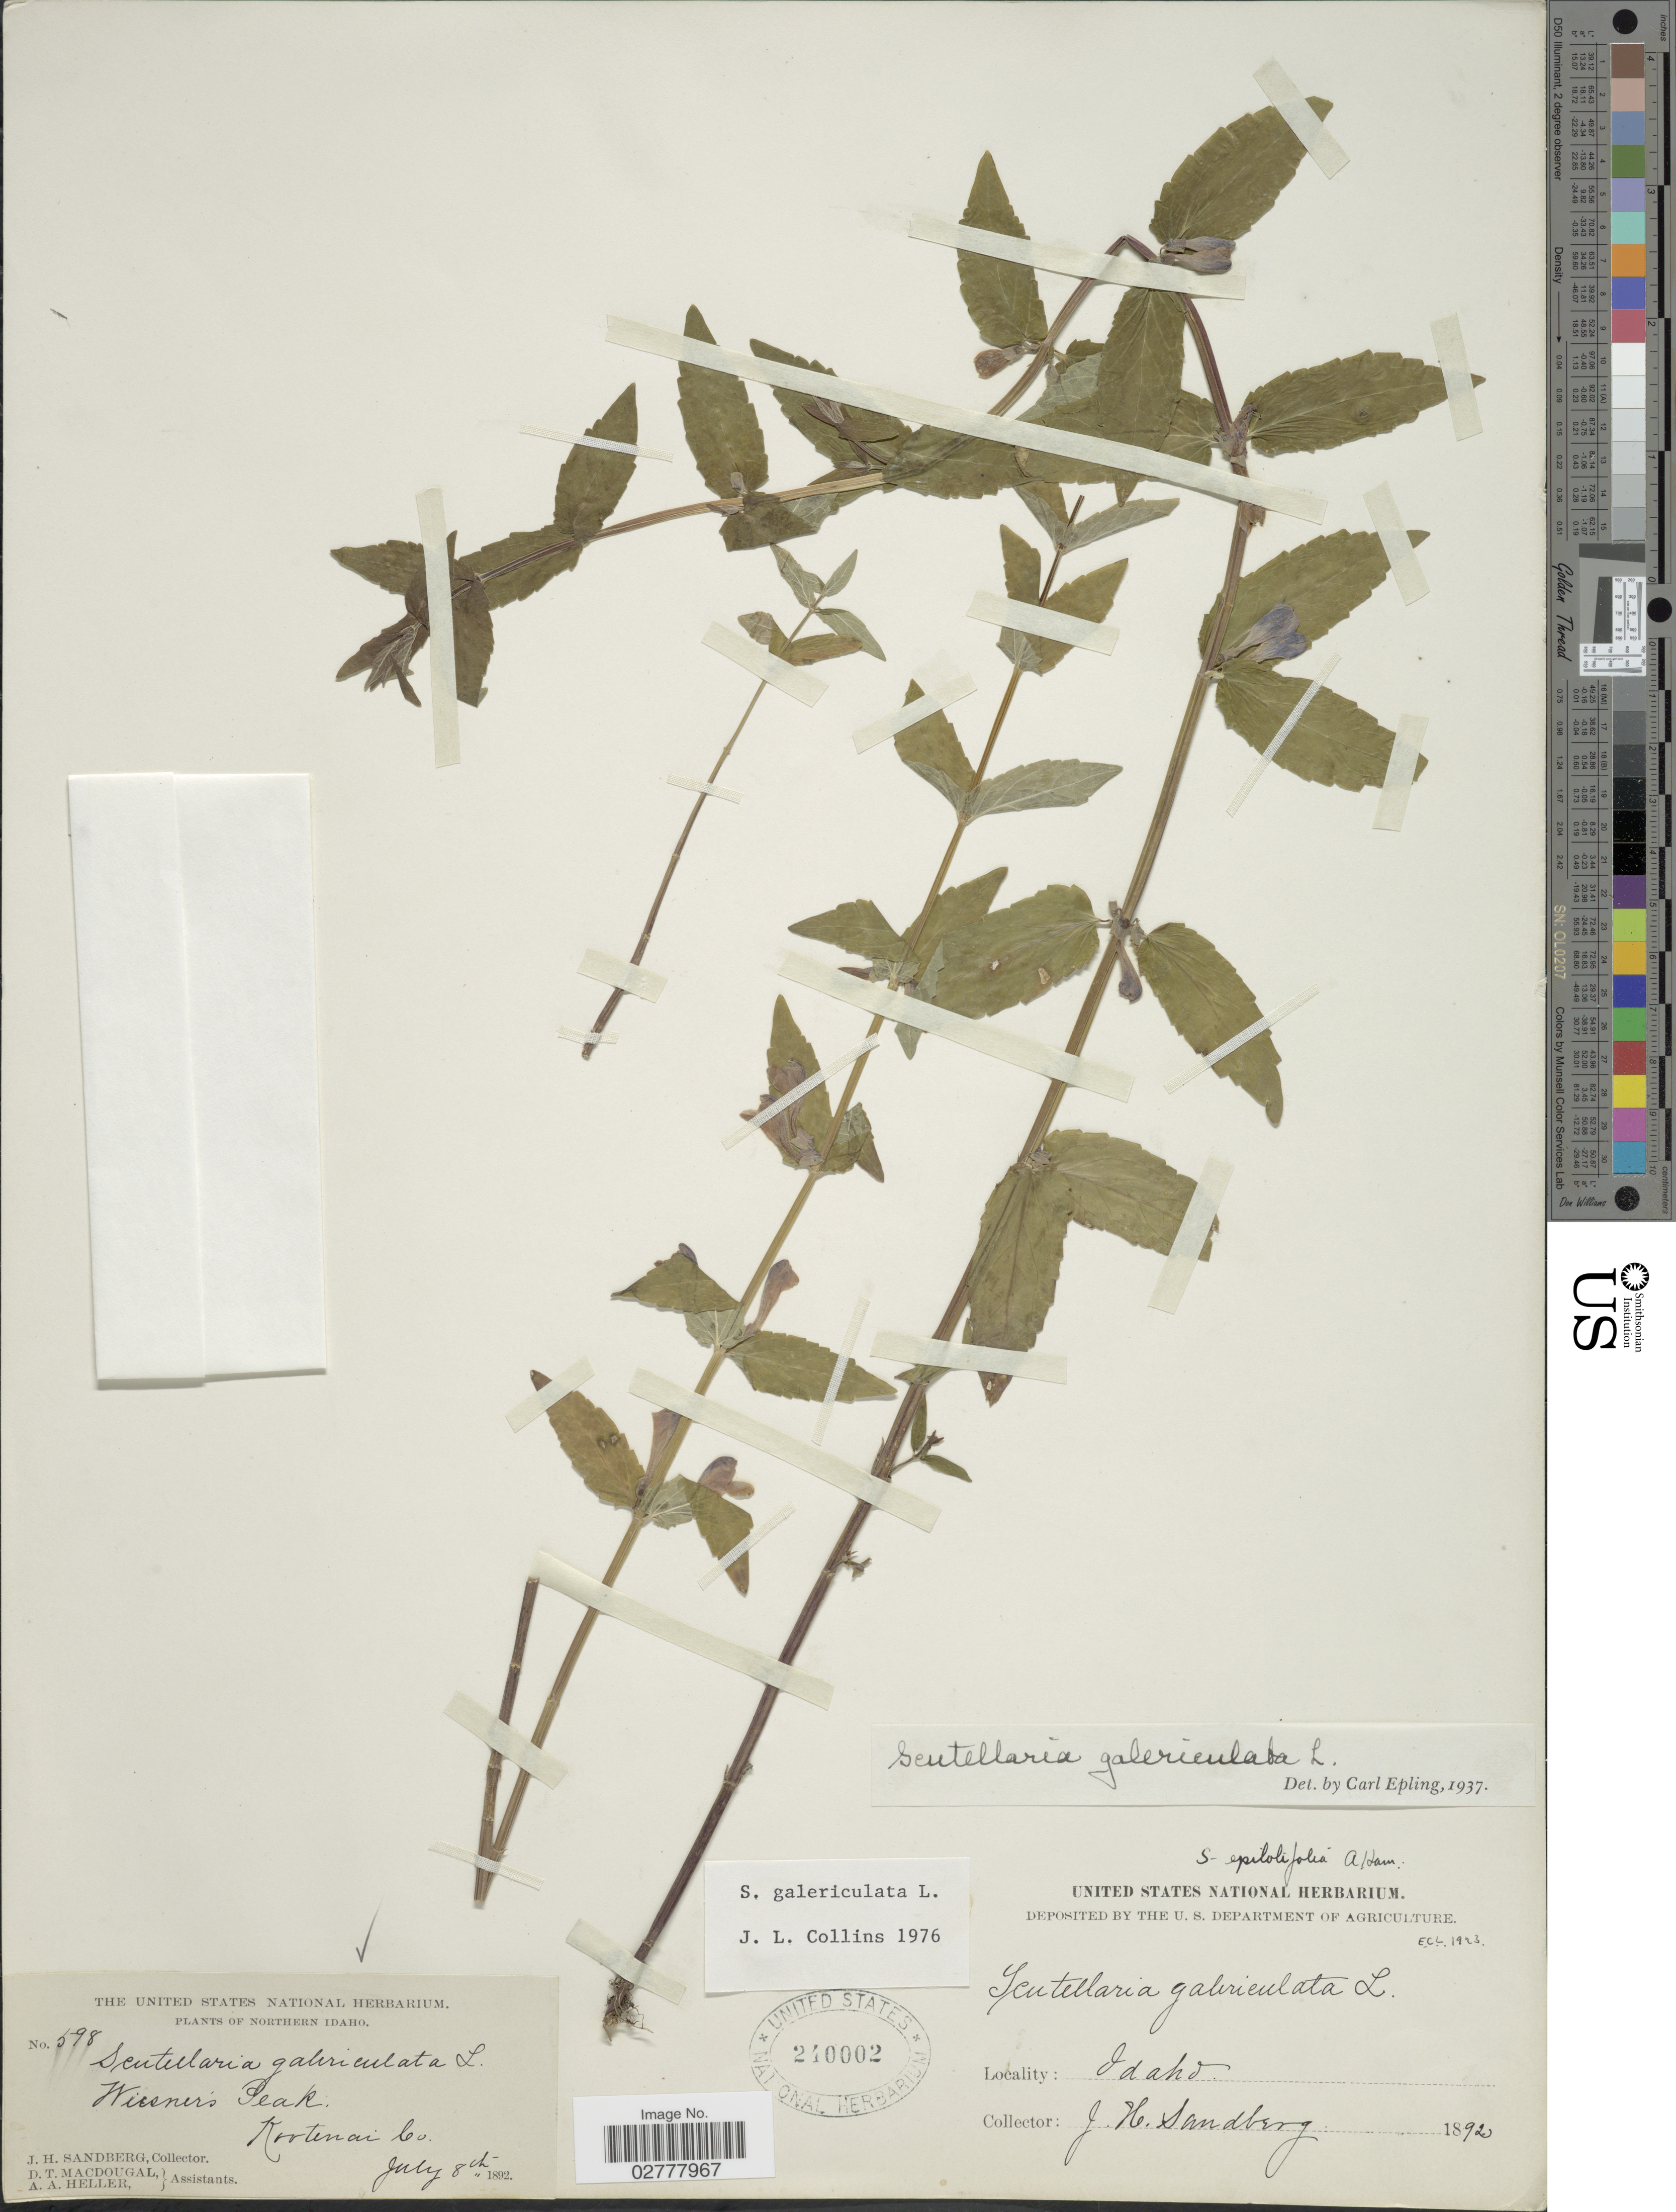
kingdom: Plantae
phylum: Tracheophyta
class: Magnoliopsida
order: Lamiales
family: Lamiaceae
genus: Scutellaria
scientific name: Scutellaria galericulata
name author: L.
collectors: J. H. Sandberg, D. T. MacDougal & A. A. Heller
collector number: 598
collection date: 1892-07-08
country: United States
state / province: Idaho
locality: Northern Idaho. Wiesner's Peak, Kootenai Co.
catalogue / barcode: US 240002